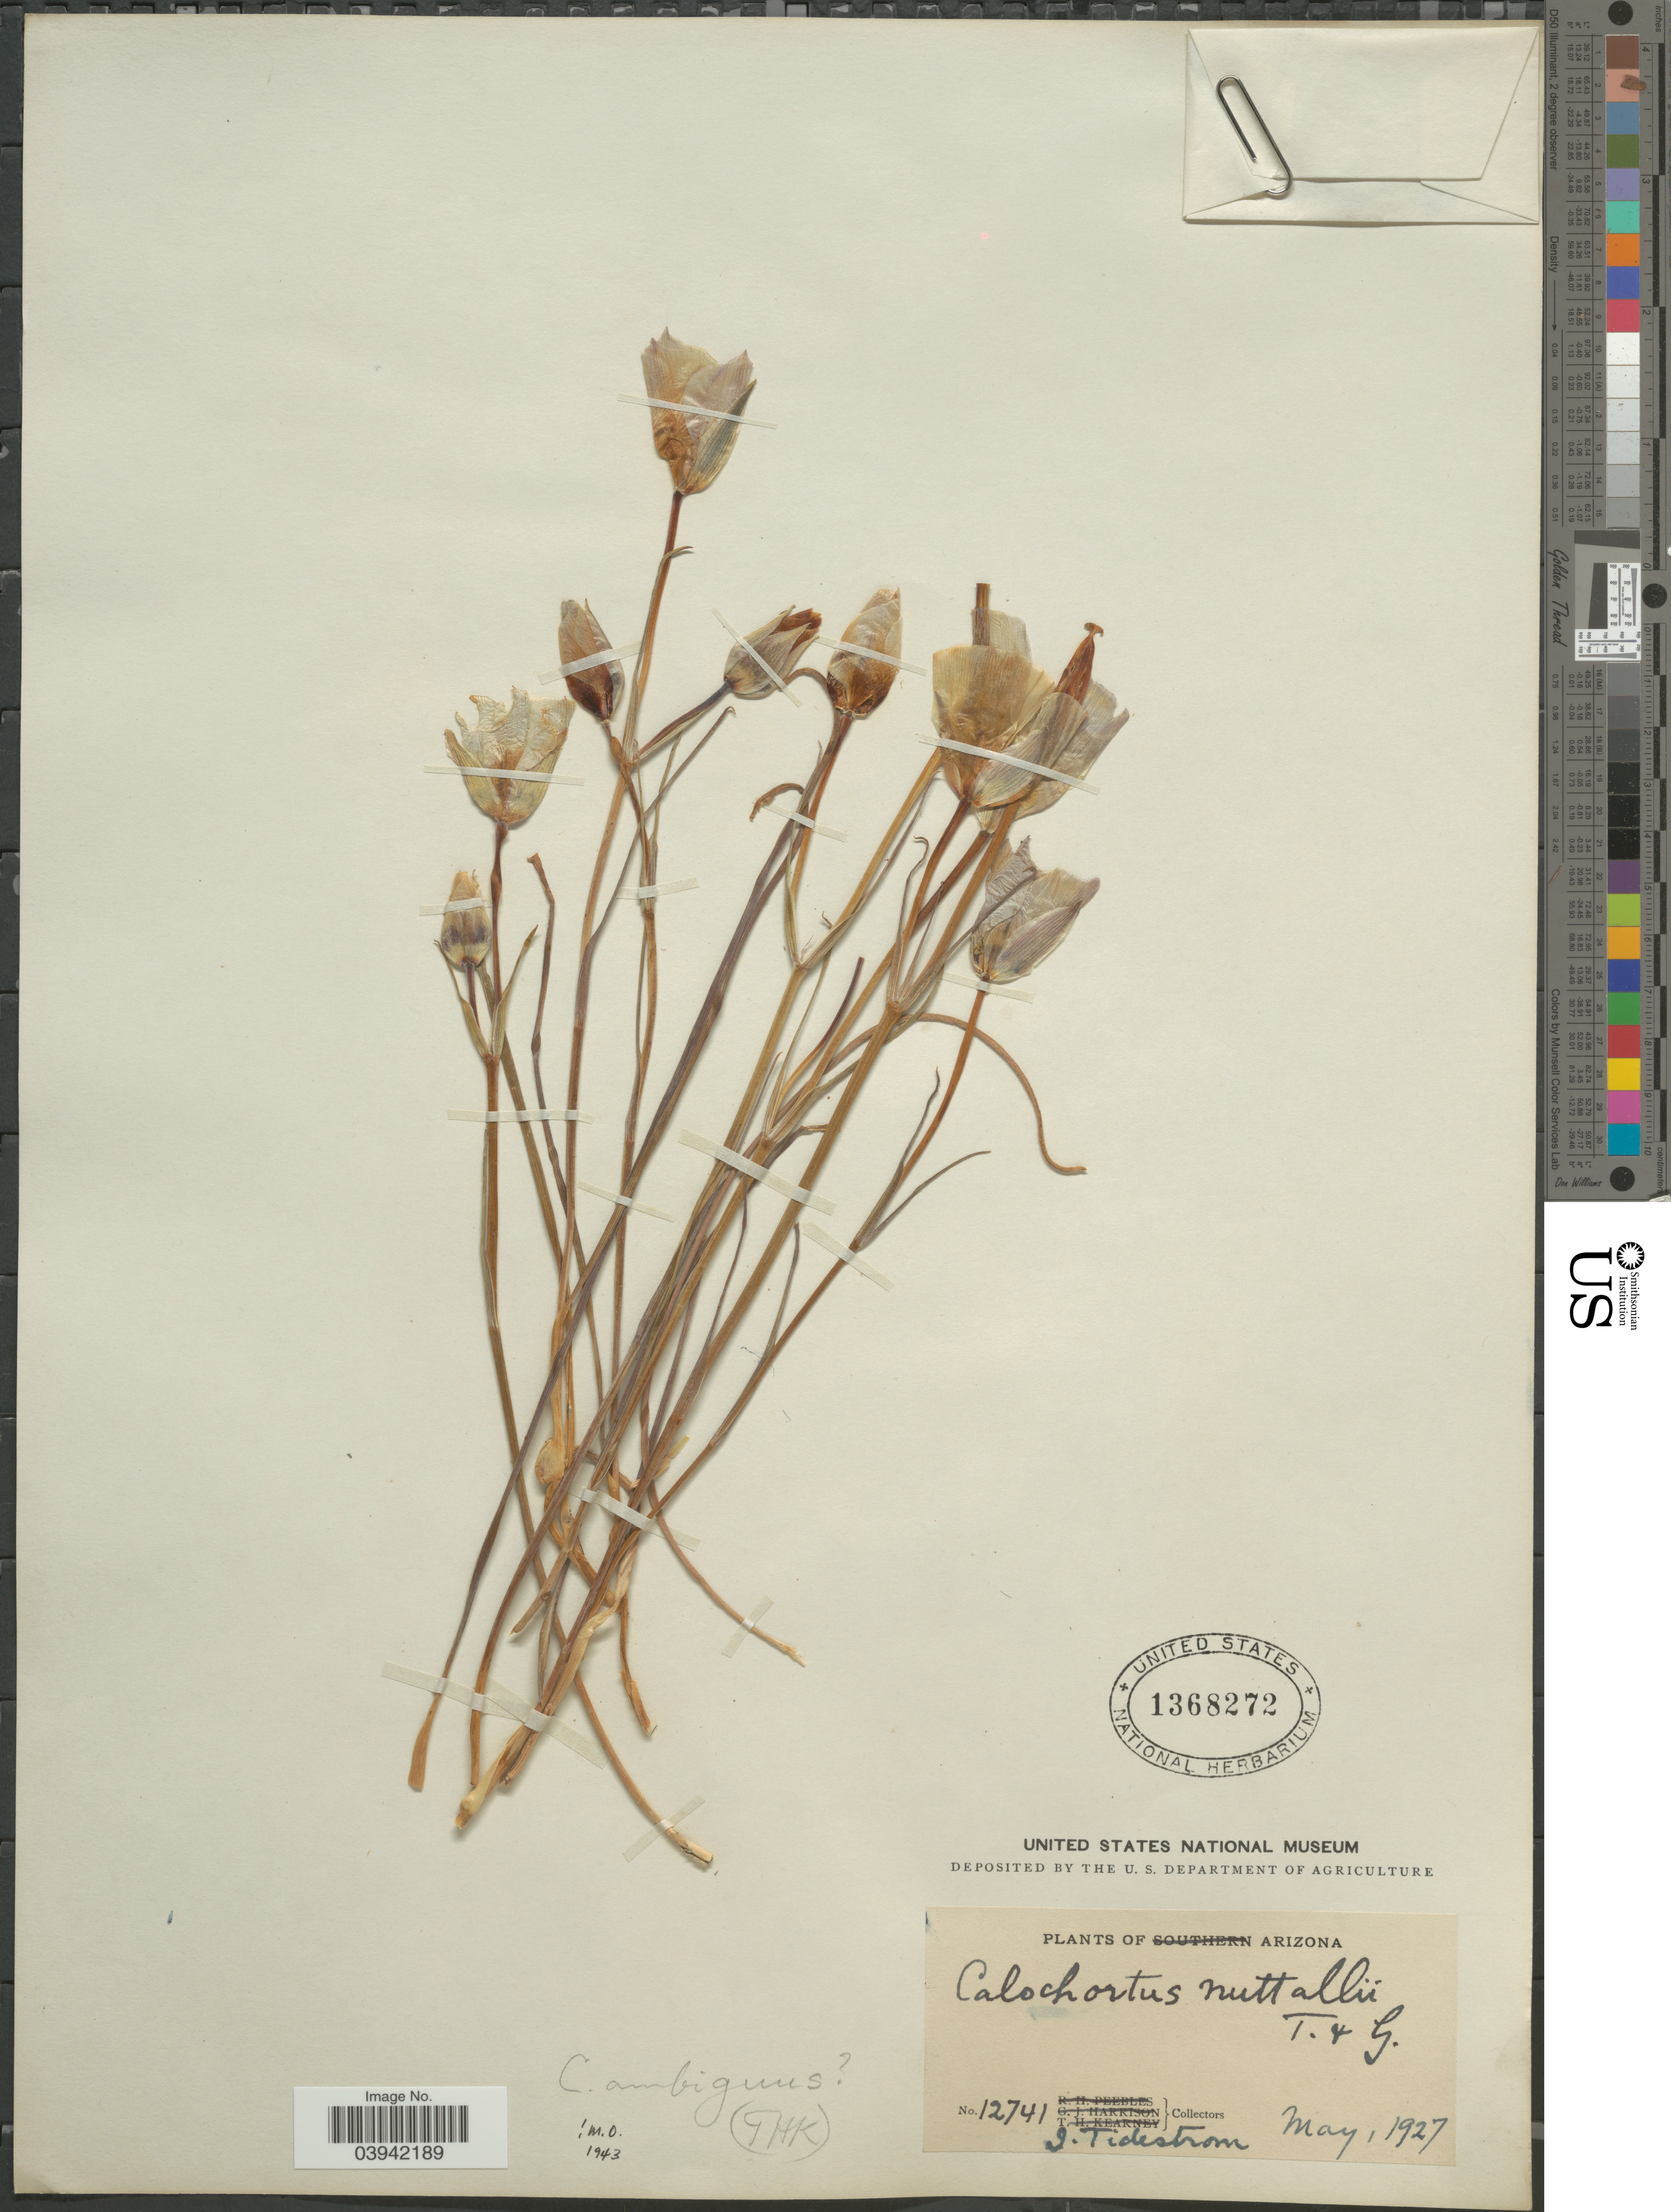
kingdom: Plantae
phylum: Tracheophyta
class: Liliopsida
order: Liliales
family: Liliaceae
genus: Calochortus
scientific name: Calochortus ambiguus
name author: (M.E. Jones) Ownbey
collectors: I. F. Tidestrom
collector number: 12741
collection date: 1927-05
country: United States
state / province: Arizona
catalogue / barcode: US 1368272